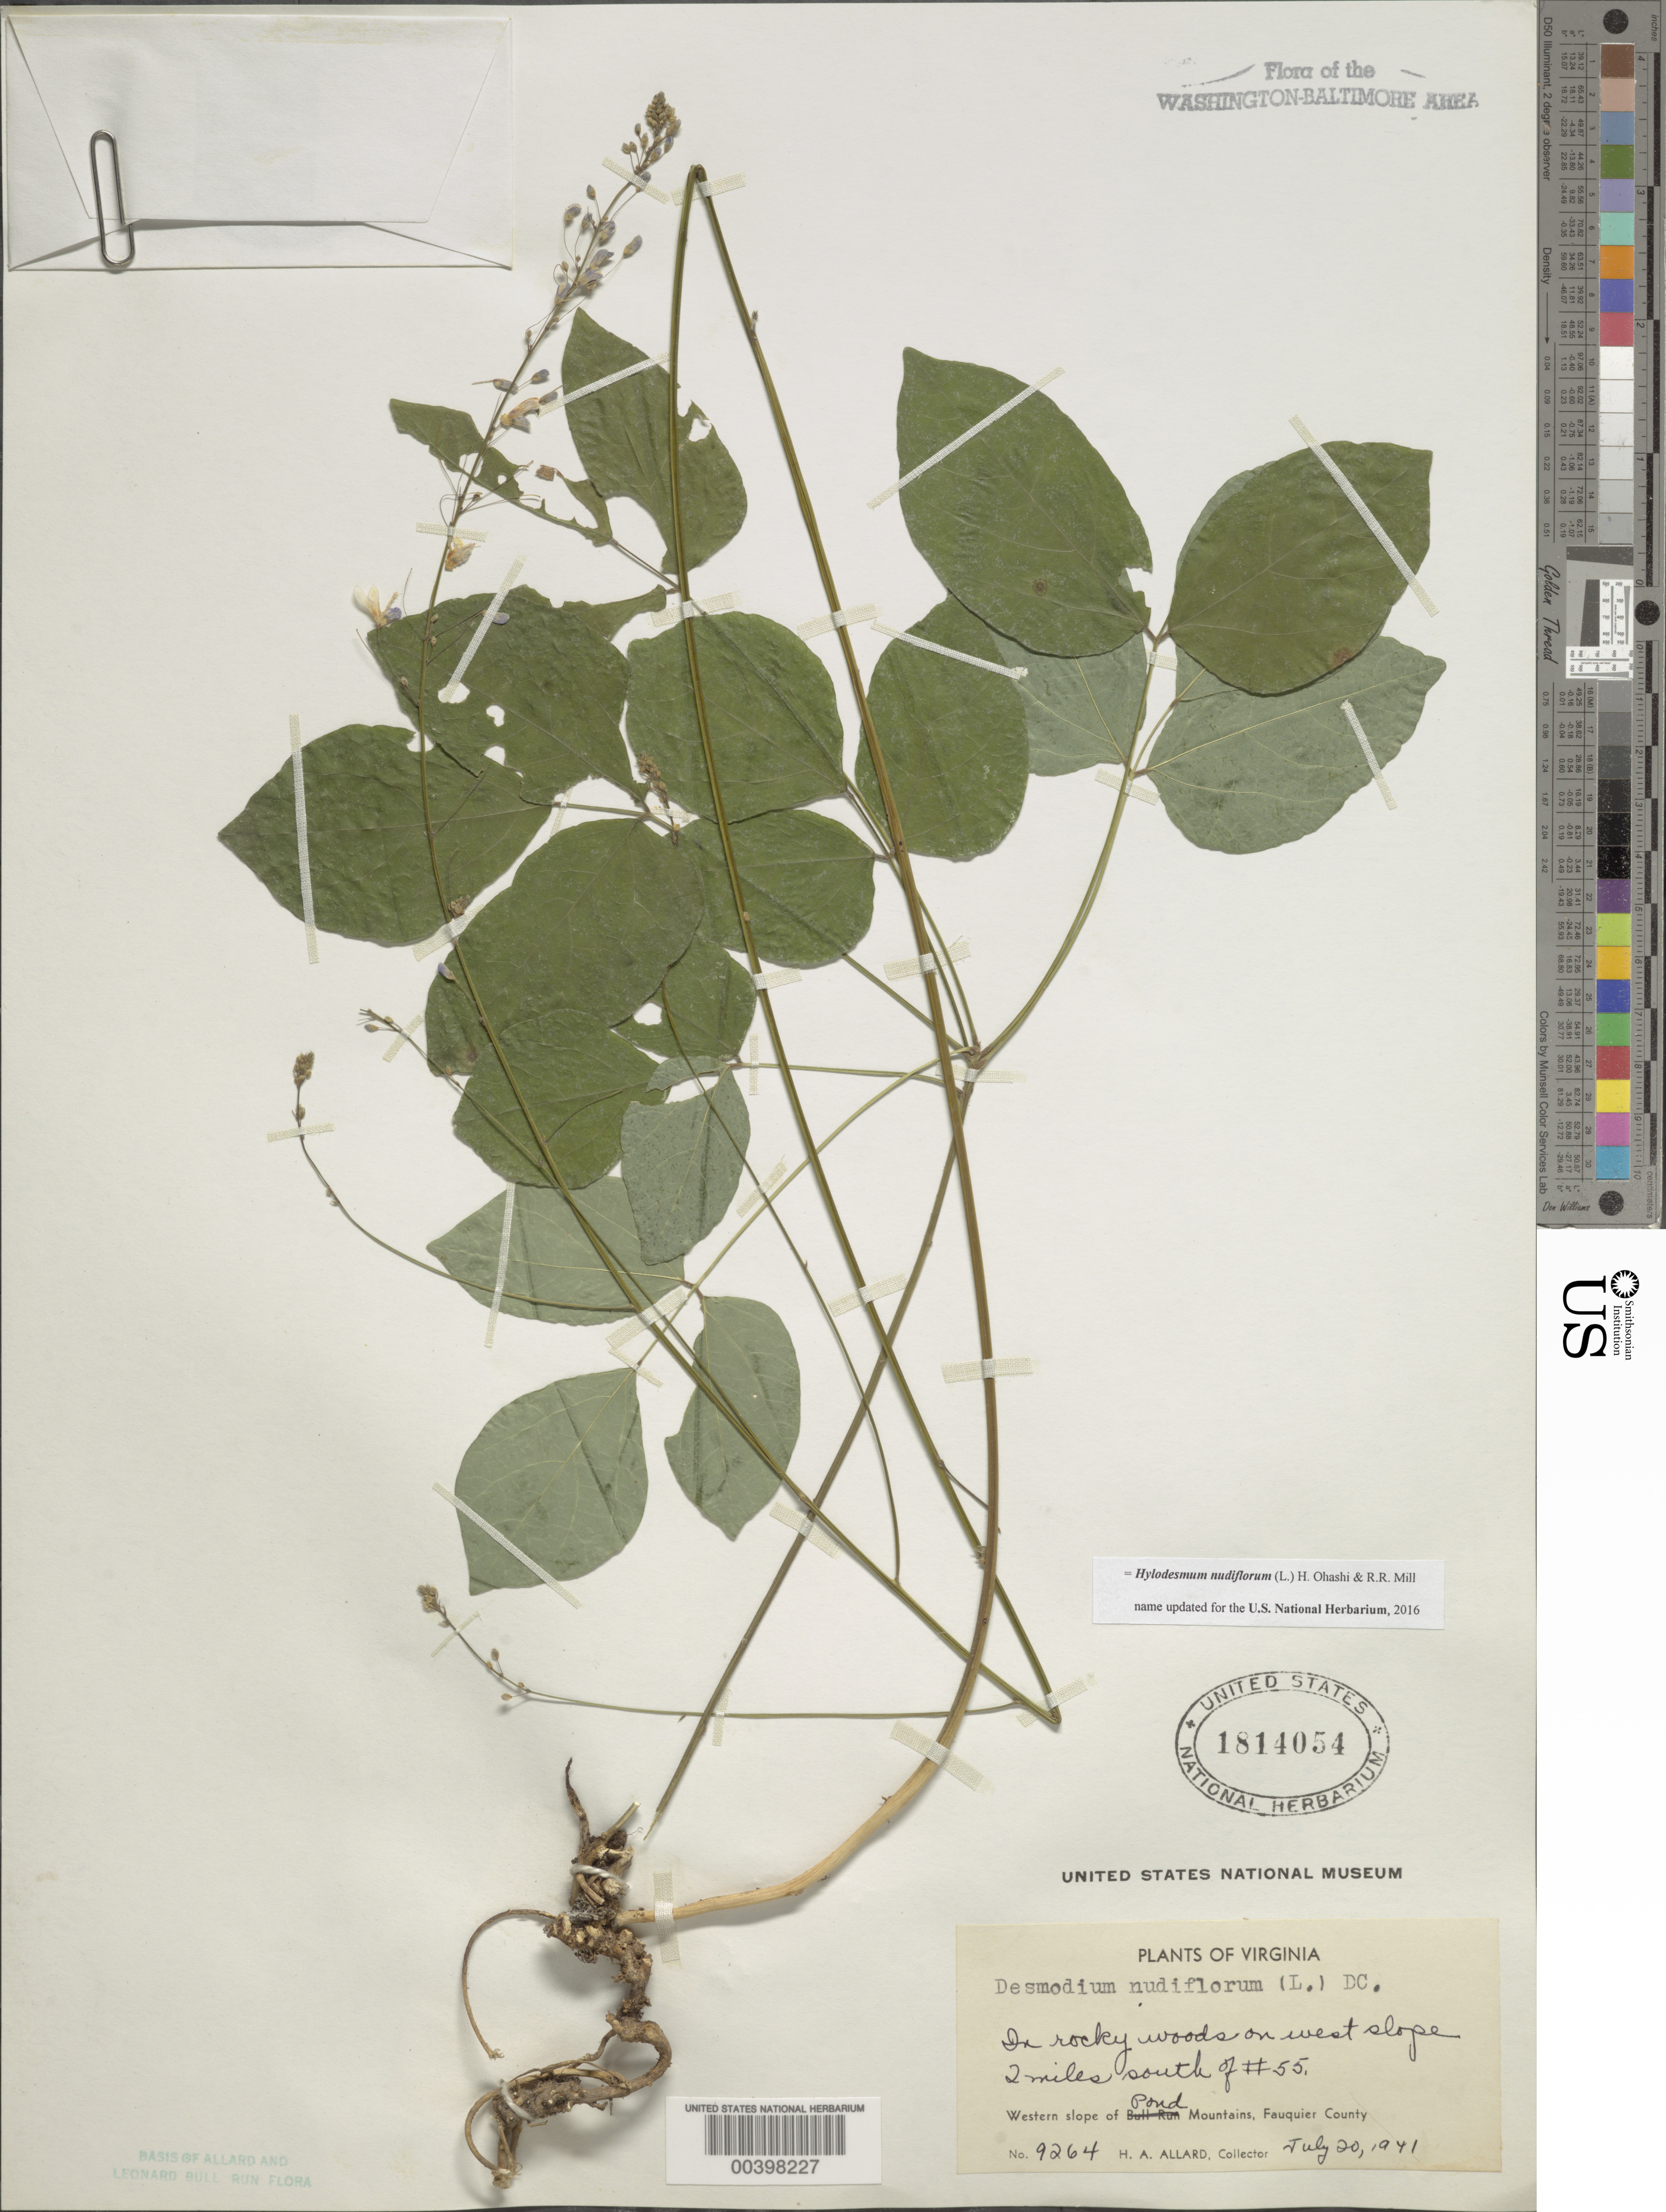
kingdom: Plantae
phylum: Tracheophyta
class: Magnoliopsida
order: Fabales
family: Fabaceae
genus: Hylodesmum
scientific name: Hylodesmum nudiflorum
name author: (L.) H. Ohashi & R.R. Mill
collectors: H. A. Allard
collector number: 9264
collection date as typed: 20 Jul 1941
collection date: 1941-07-20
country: United States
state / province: Virginia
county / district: Fauquier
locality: South of Route 55, Pond Mountains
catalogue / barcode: US 1814054